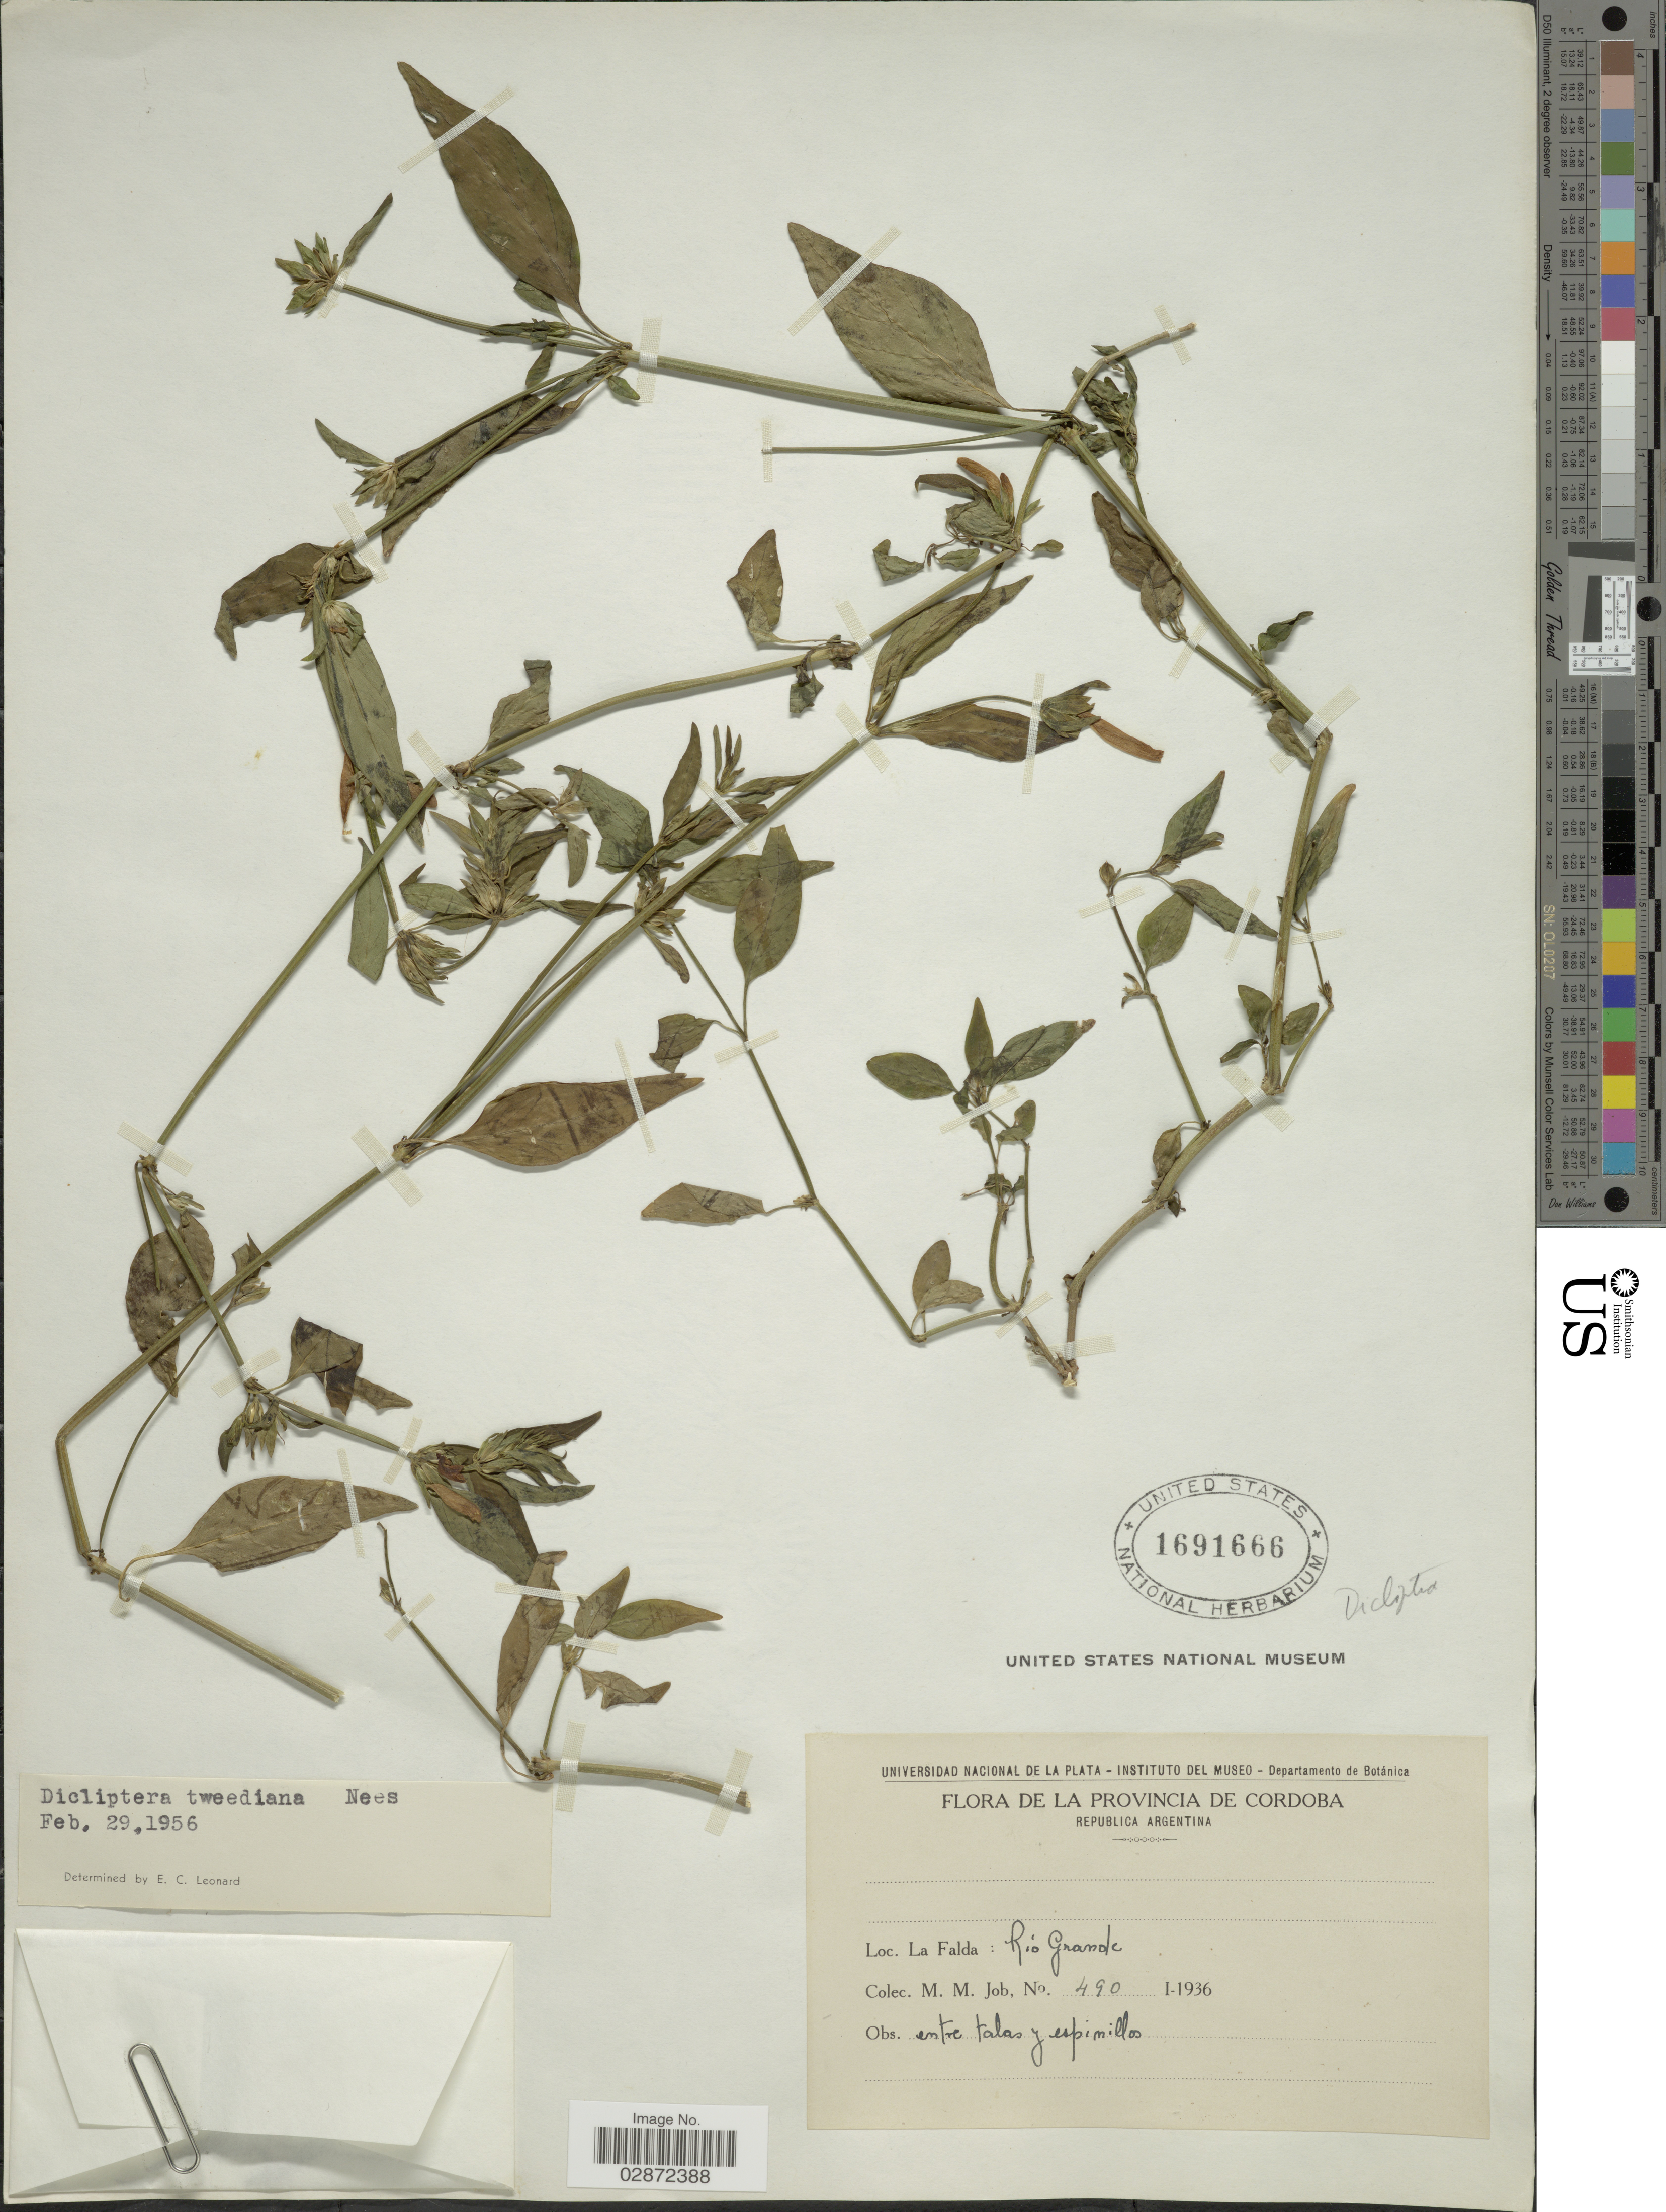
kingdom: Plantae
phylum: Tracheophyta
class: Magnoliopsida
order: Lamiales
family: Acanthaceae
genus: Dicliptera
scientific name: Dicliptera squarrosa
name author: Nees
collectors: M. Job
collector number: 490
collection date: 1936-01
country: Argentina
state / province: Cordoba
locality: Provincia de Cordoba. Republica Argentina. La Falda: Rio Grande.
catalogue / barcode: US 1691666